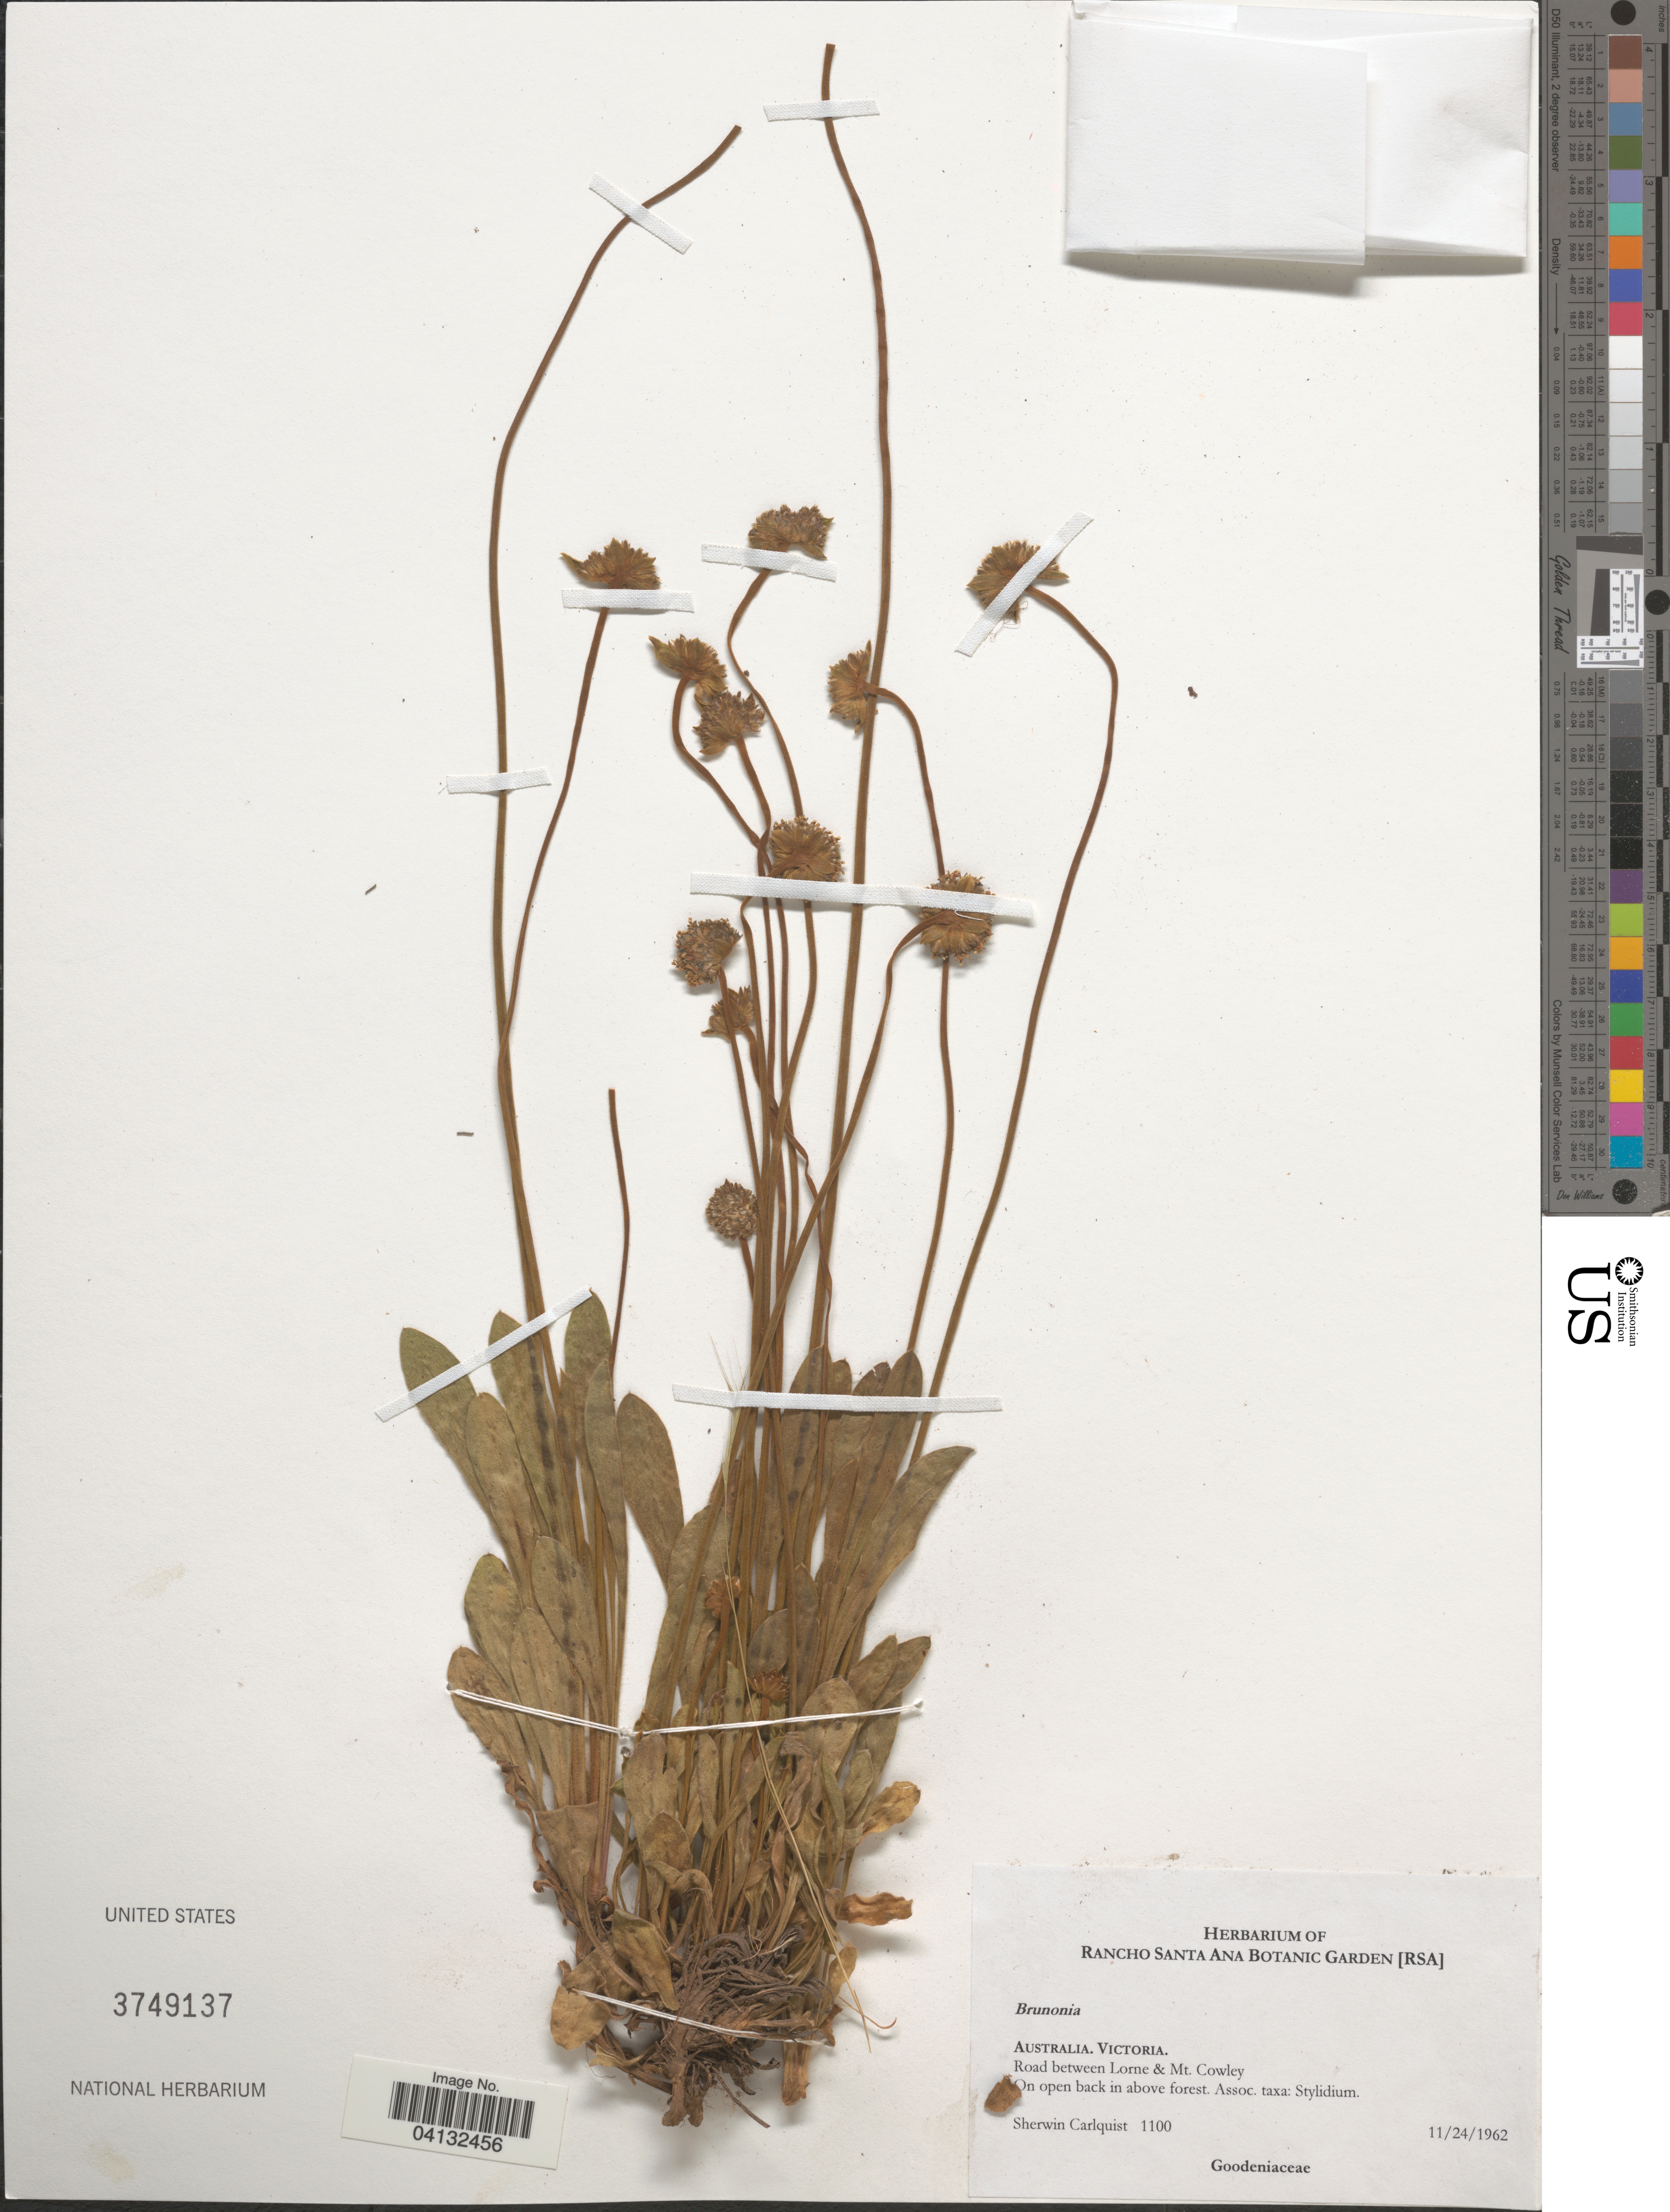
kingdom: Plantae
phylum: Tracheophyta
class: Magnoliopsida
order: Asterales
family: Goodeniaceae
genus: Brunonia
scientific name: Brunonia sp.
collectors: S. Carlquist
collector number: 1100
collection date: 1962-11-24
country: Australia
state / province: Victoria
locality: Victoria. Road between Lorne & Mt. Cowley.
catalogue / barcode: US 3749137